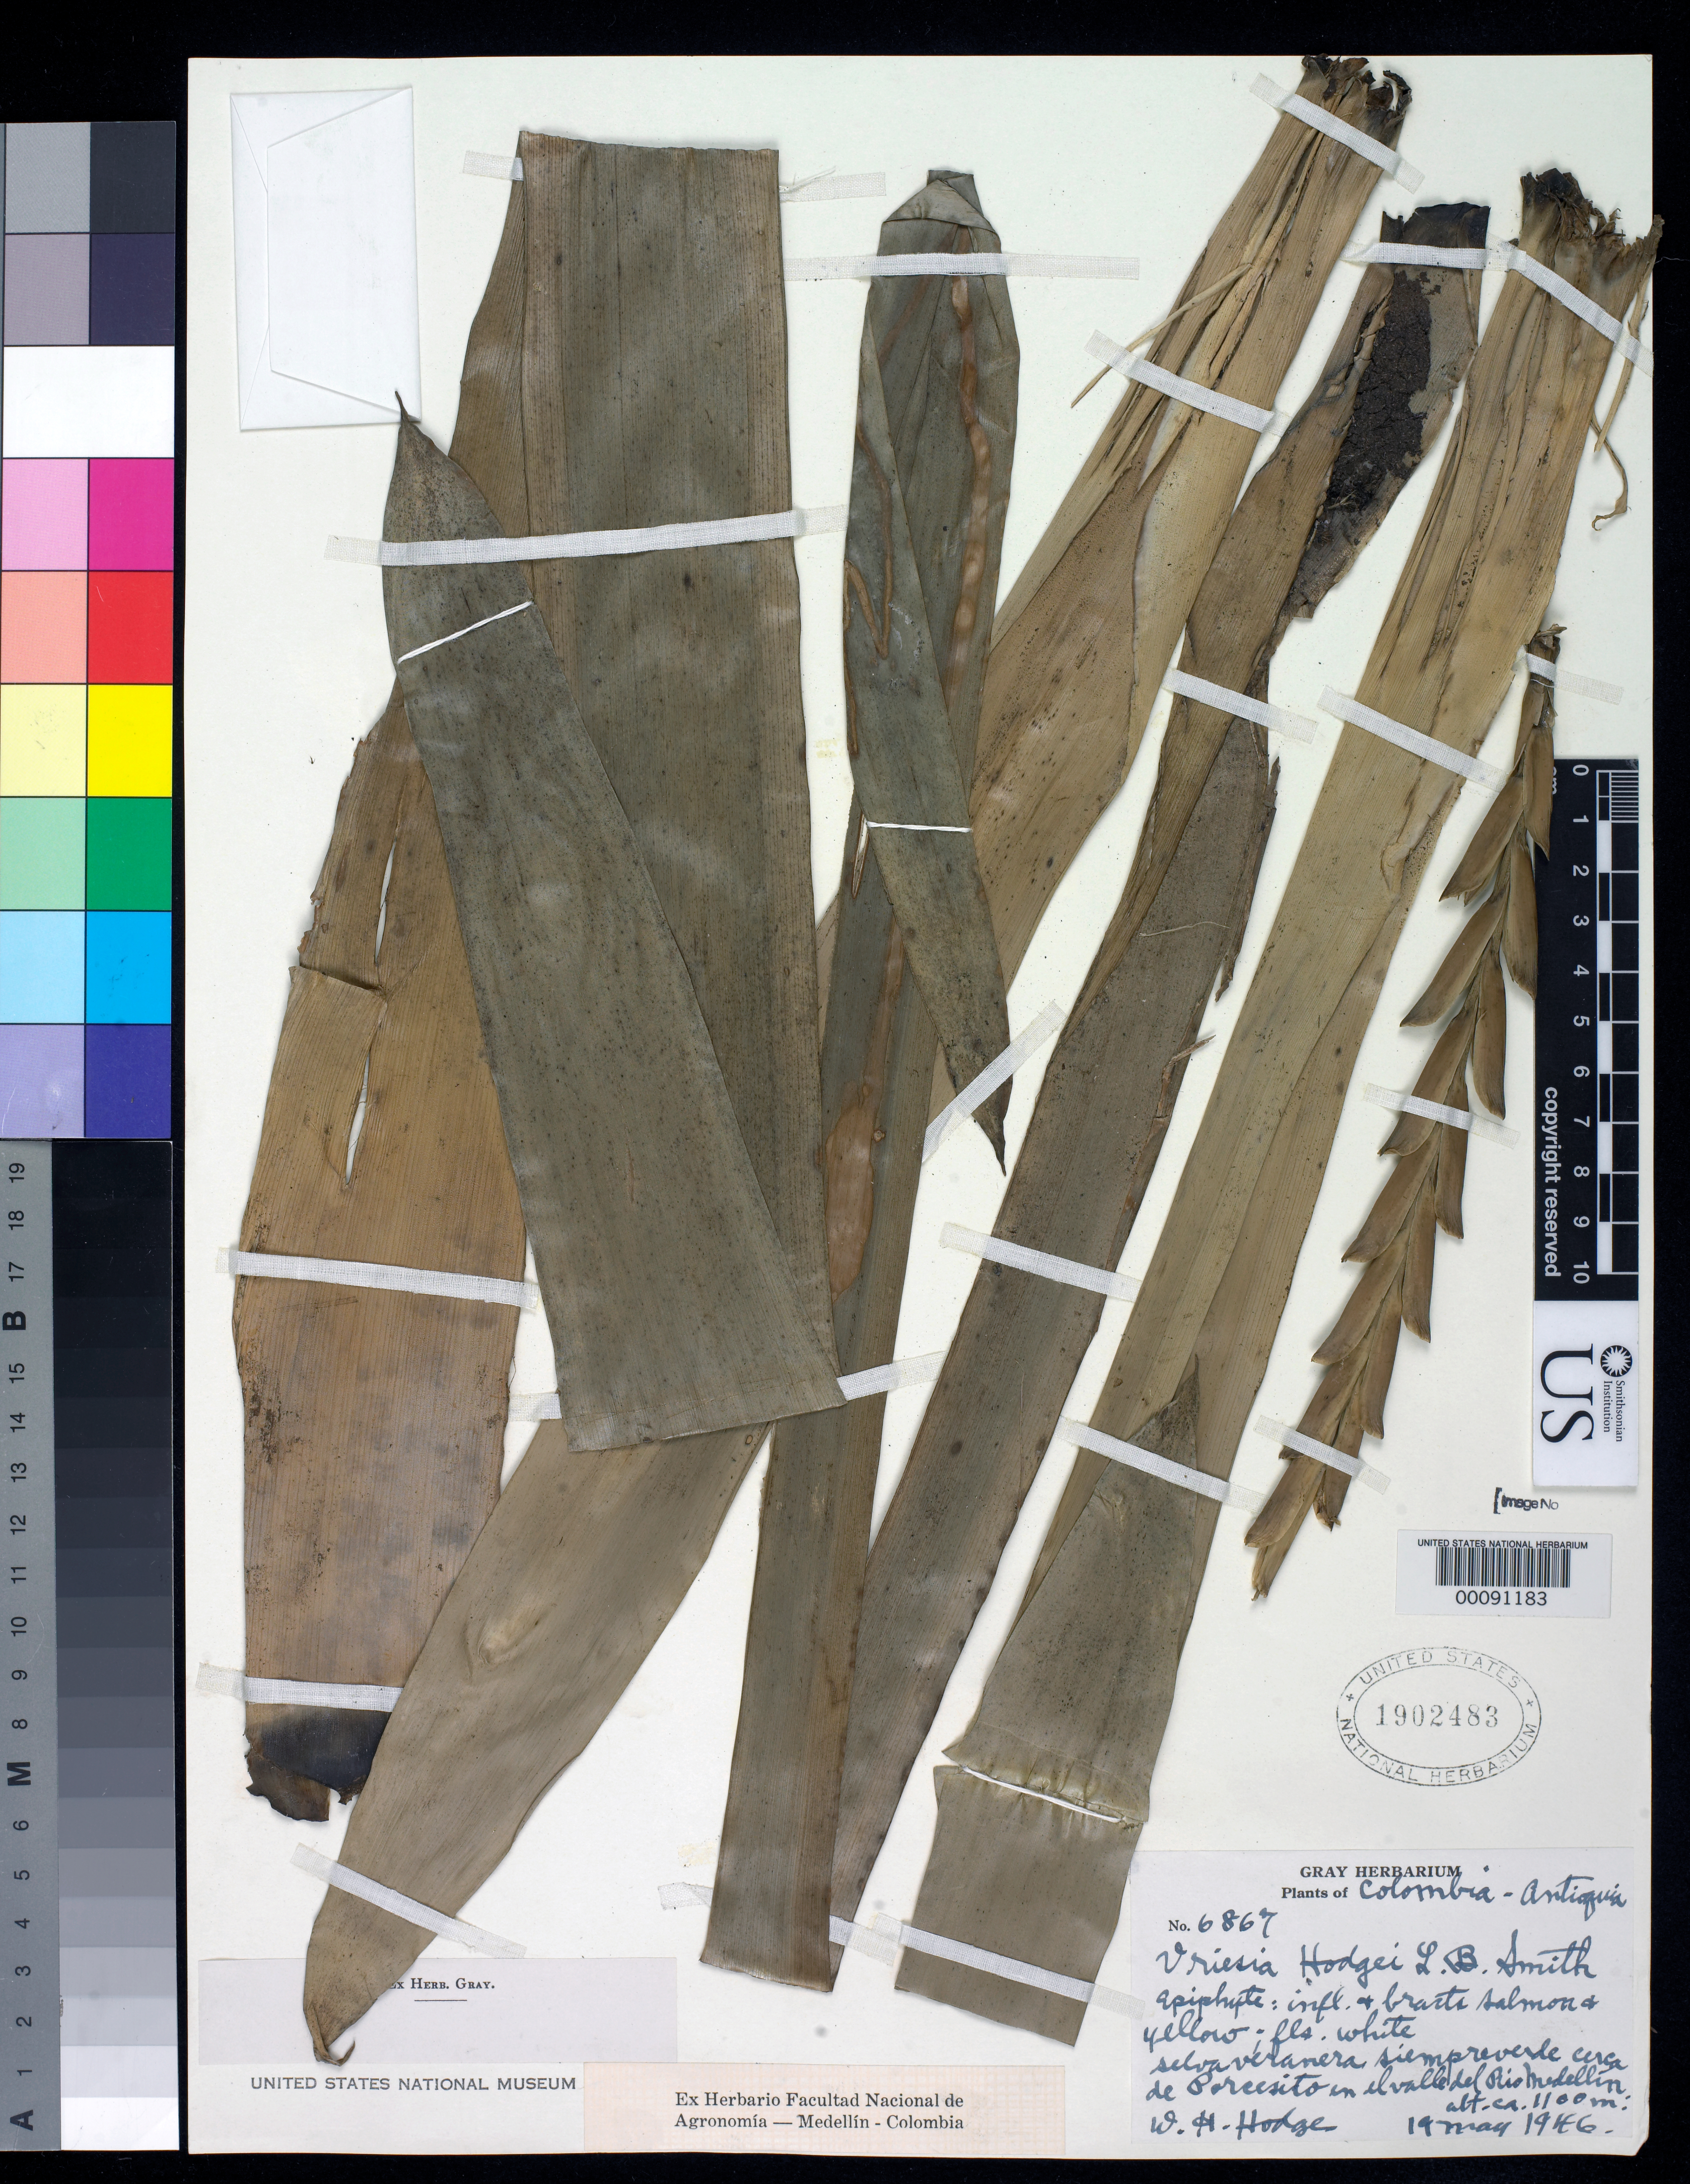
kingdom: Plantae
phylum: Tracheophyta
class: Liliopsida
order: Poales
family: Bromeliaceae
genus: Vriesea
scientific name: Vriesea hodgei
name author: L.B. Sm.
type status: Isotype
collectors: W. Hodge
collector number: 6867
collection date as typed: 19 May 1946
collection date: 1946-05-19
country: Colombia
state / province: Antioquia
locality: Porcesito in Rio Medellin Valley.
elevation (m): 1100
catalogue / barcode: US 1902483